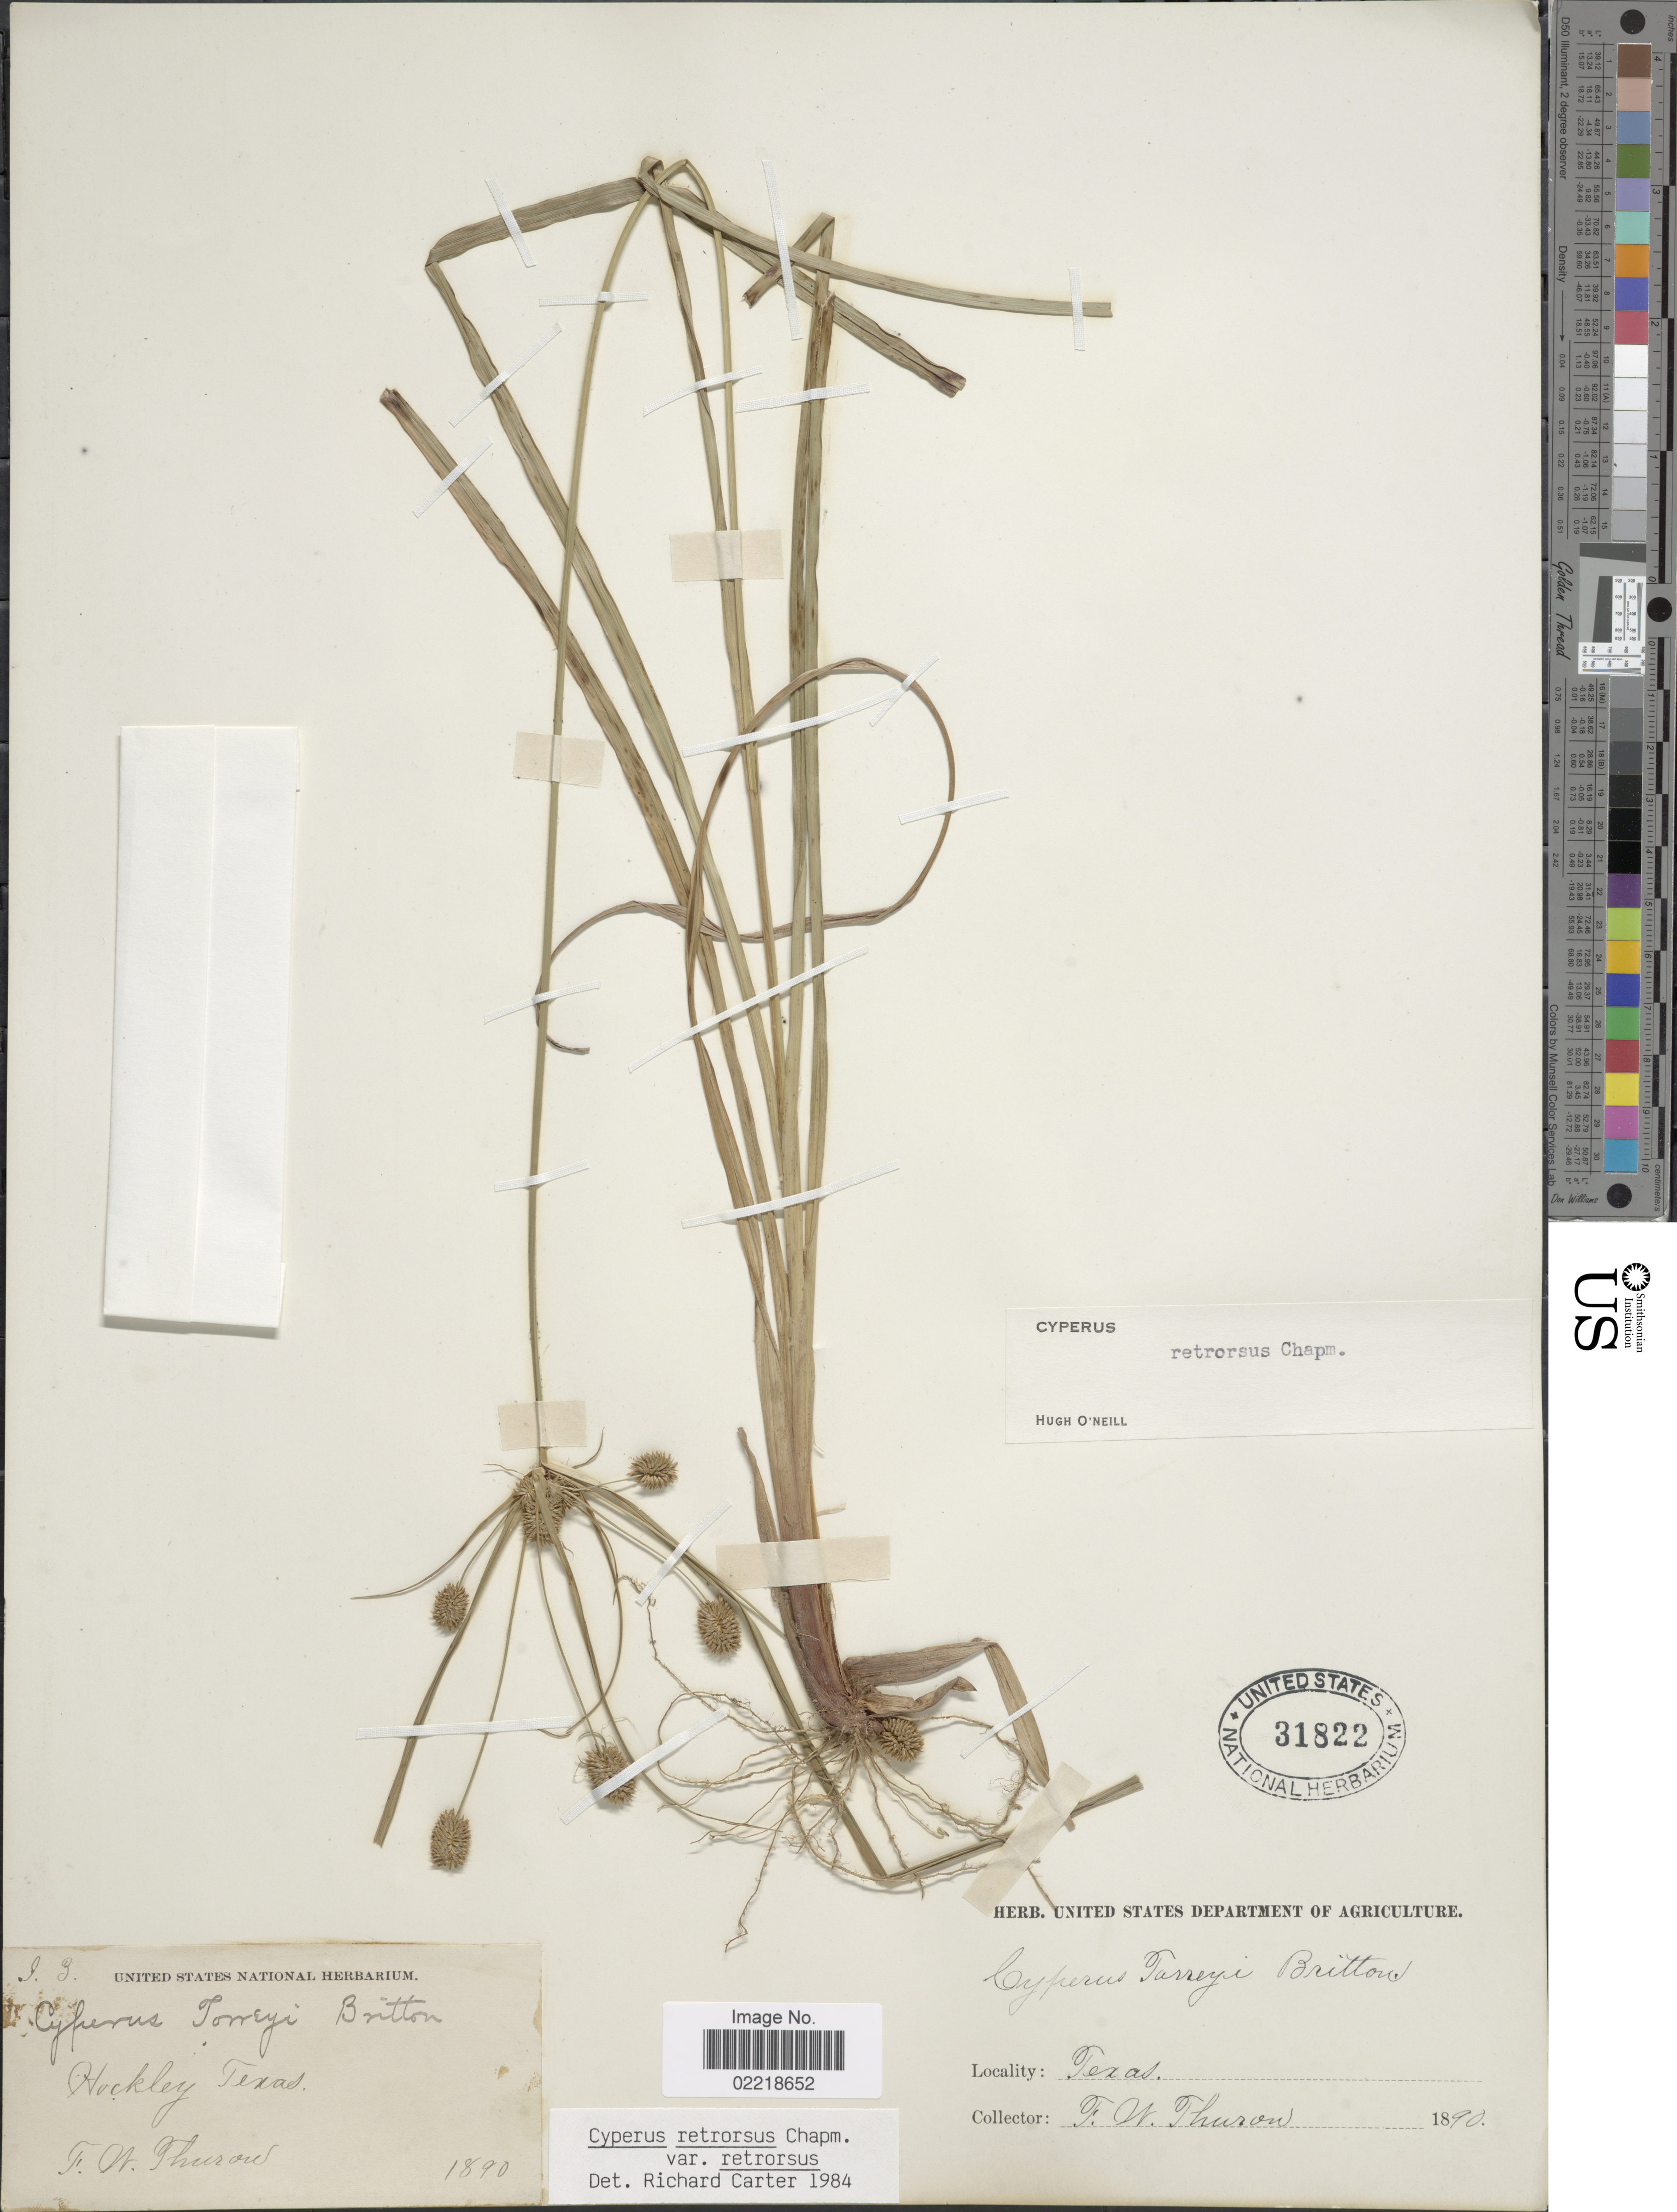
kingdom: Plantae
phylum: Tracheophyta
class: Liliopsida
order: Poales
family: Cyperaceae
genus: Cyperus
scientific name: Cyperus retrorsus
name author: Chapm.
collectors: F. W. Thurow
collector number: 93*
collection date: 1980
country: United States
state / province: Texas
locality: Hockley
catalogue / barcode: US 31822